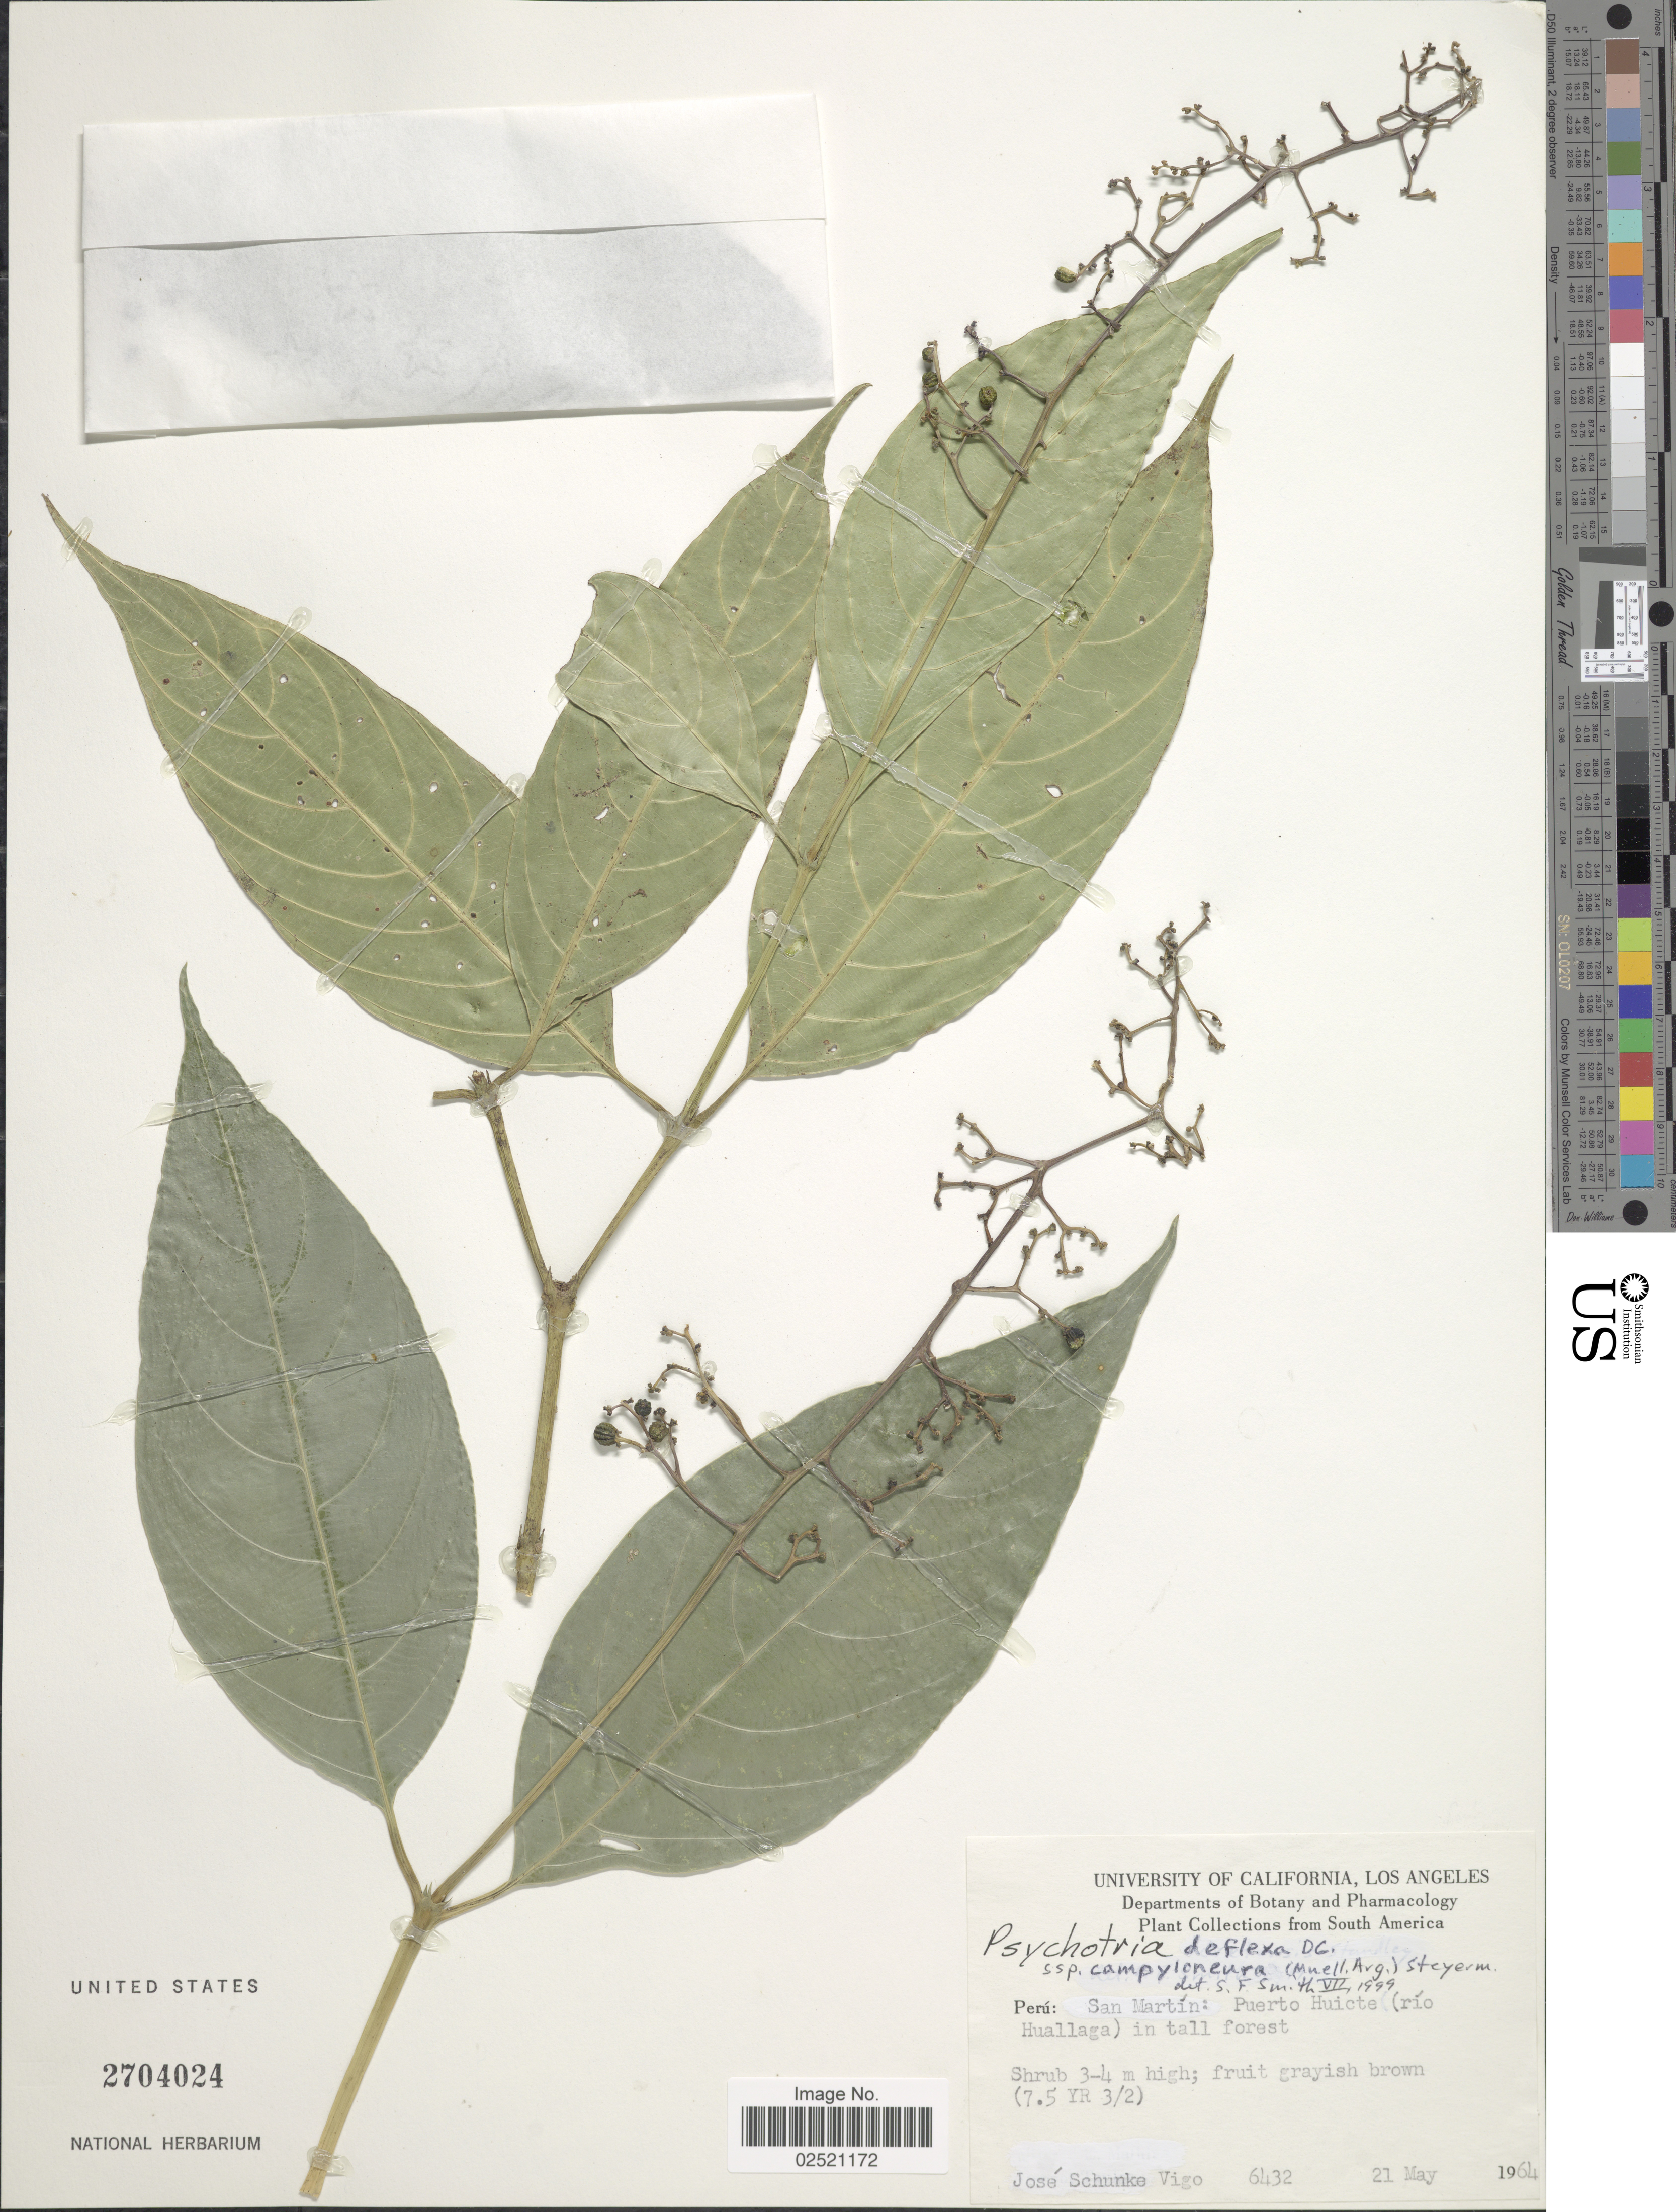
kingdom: Plantae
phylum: Tracheophyta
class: Magnoliopsida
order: Gentianales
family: Rubiaceae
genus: Psychotria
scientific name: Psychotria deflexa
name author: DC.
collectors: J. Schunke Vigo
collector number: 6432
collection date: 1964-05-21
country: Peru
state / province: San Martín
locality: Puerto Huicte (rio Huallaga) in tall forest.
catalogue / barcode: US 2704024